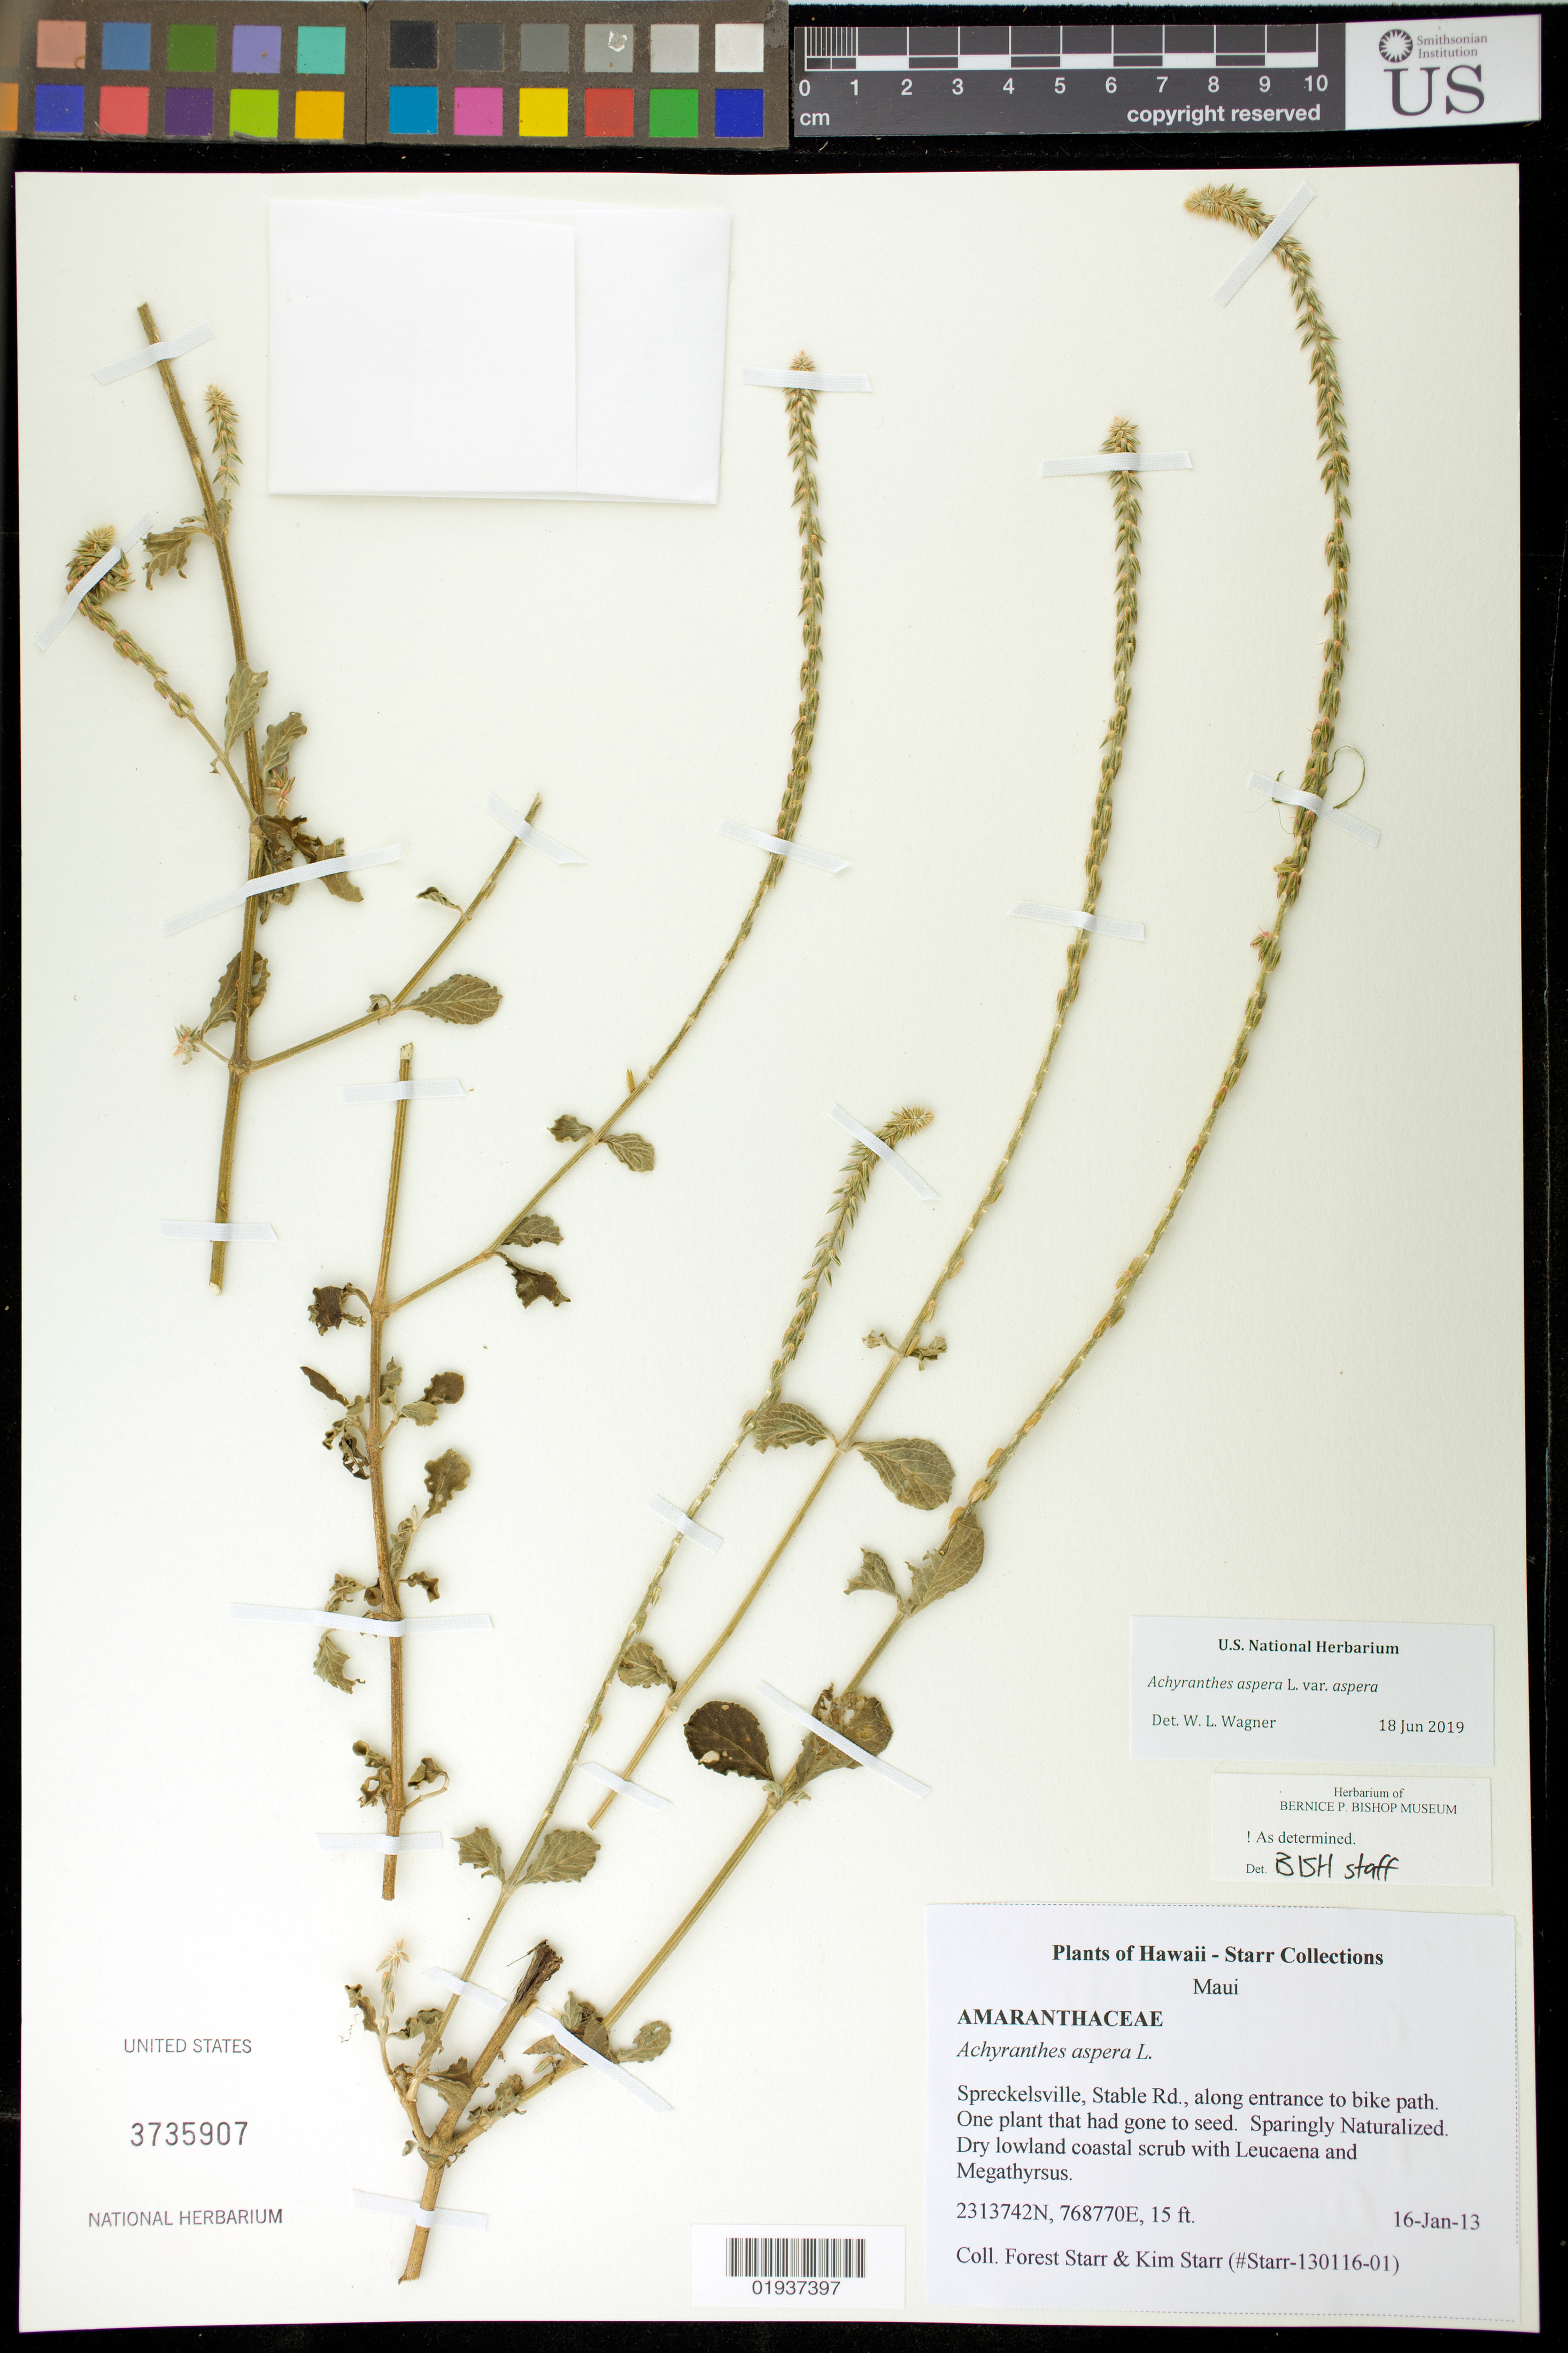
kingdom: Plantae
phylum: Tracheophyta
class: Magnoliopsida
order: Caryophyllales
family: Amaranthaceae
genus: Achyranthes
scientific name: Achyranthes aspera var. aspera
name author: L.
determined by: Wagner, W. L., (BOT), Smithsonian Institution - National Museum of Natural History (UNITED STATES)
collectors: F. Starr & K. Starr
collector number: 130116-01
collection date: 2013-01-16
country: United States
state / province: Hawaii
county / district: Maui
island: Maui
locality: Spreckelsville, Stable Rd., along entrance to bike path.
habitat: Dry lowland scrub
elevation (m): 5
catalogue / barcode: US 3735907